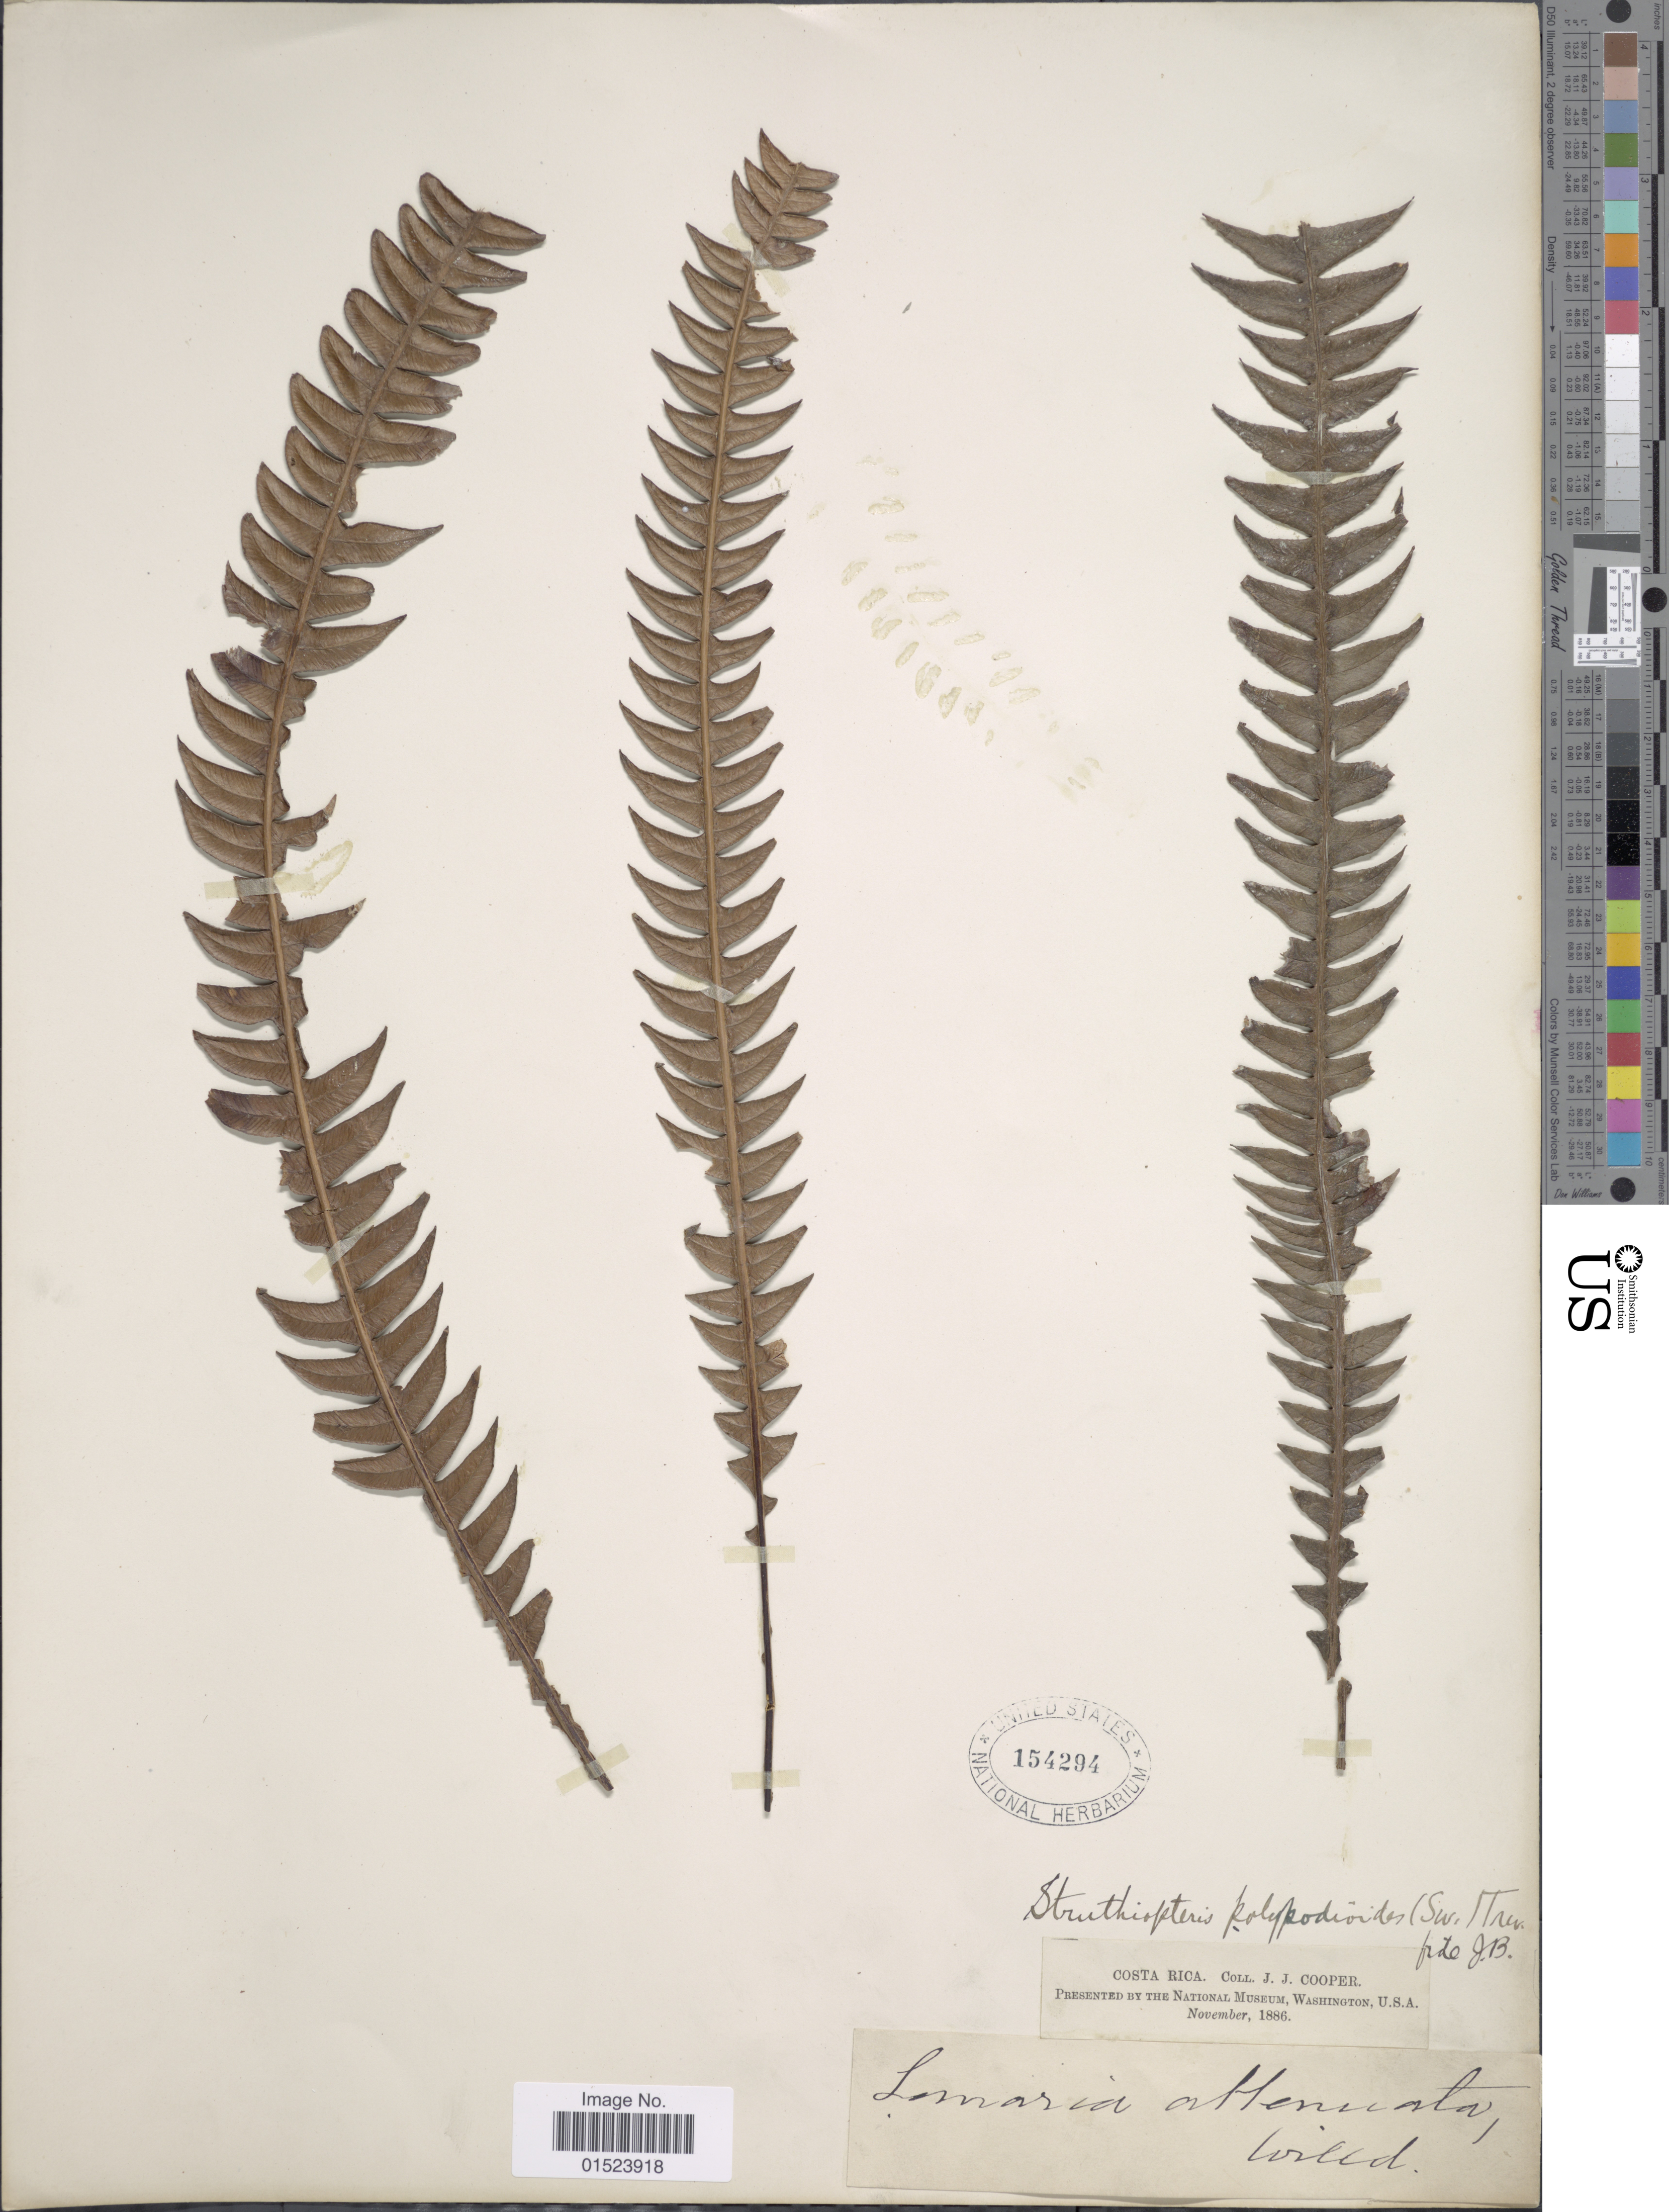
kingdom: Plantae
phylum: Tracheophyta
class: Polypodiopsida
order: Polypodiales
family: Blechnaceae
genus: Blechnum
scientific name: Blechnum fragile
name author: (Liebm.) C.V. Morton & Lellinger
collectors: J. J. Cooper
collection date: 1886-11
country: Costa Rica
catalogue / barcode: US 154294